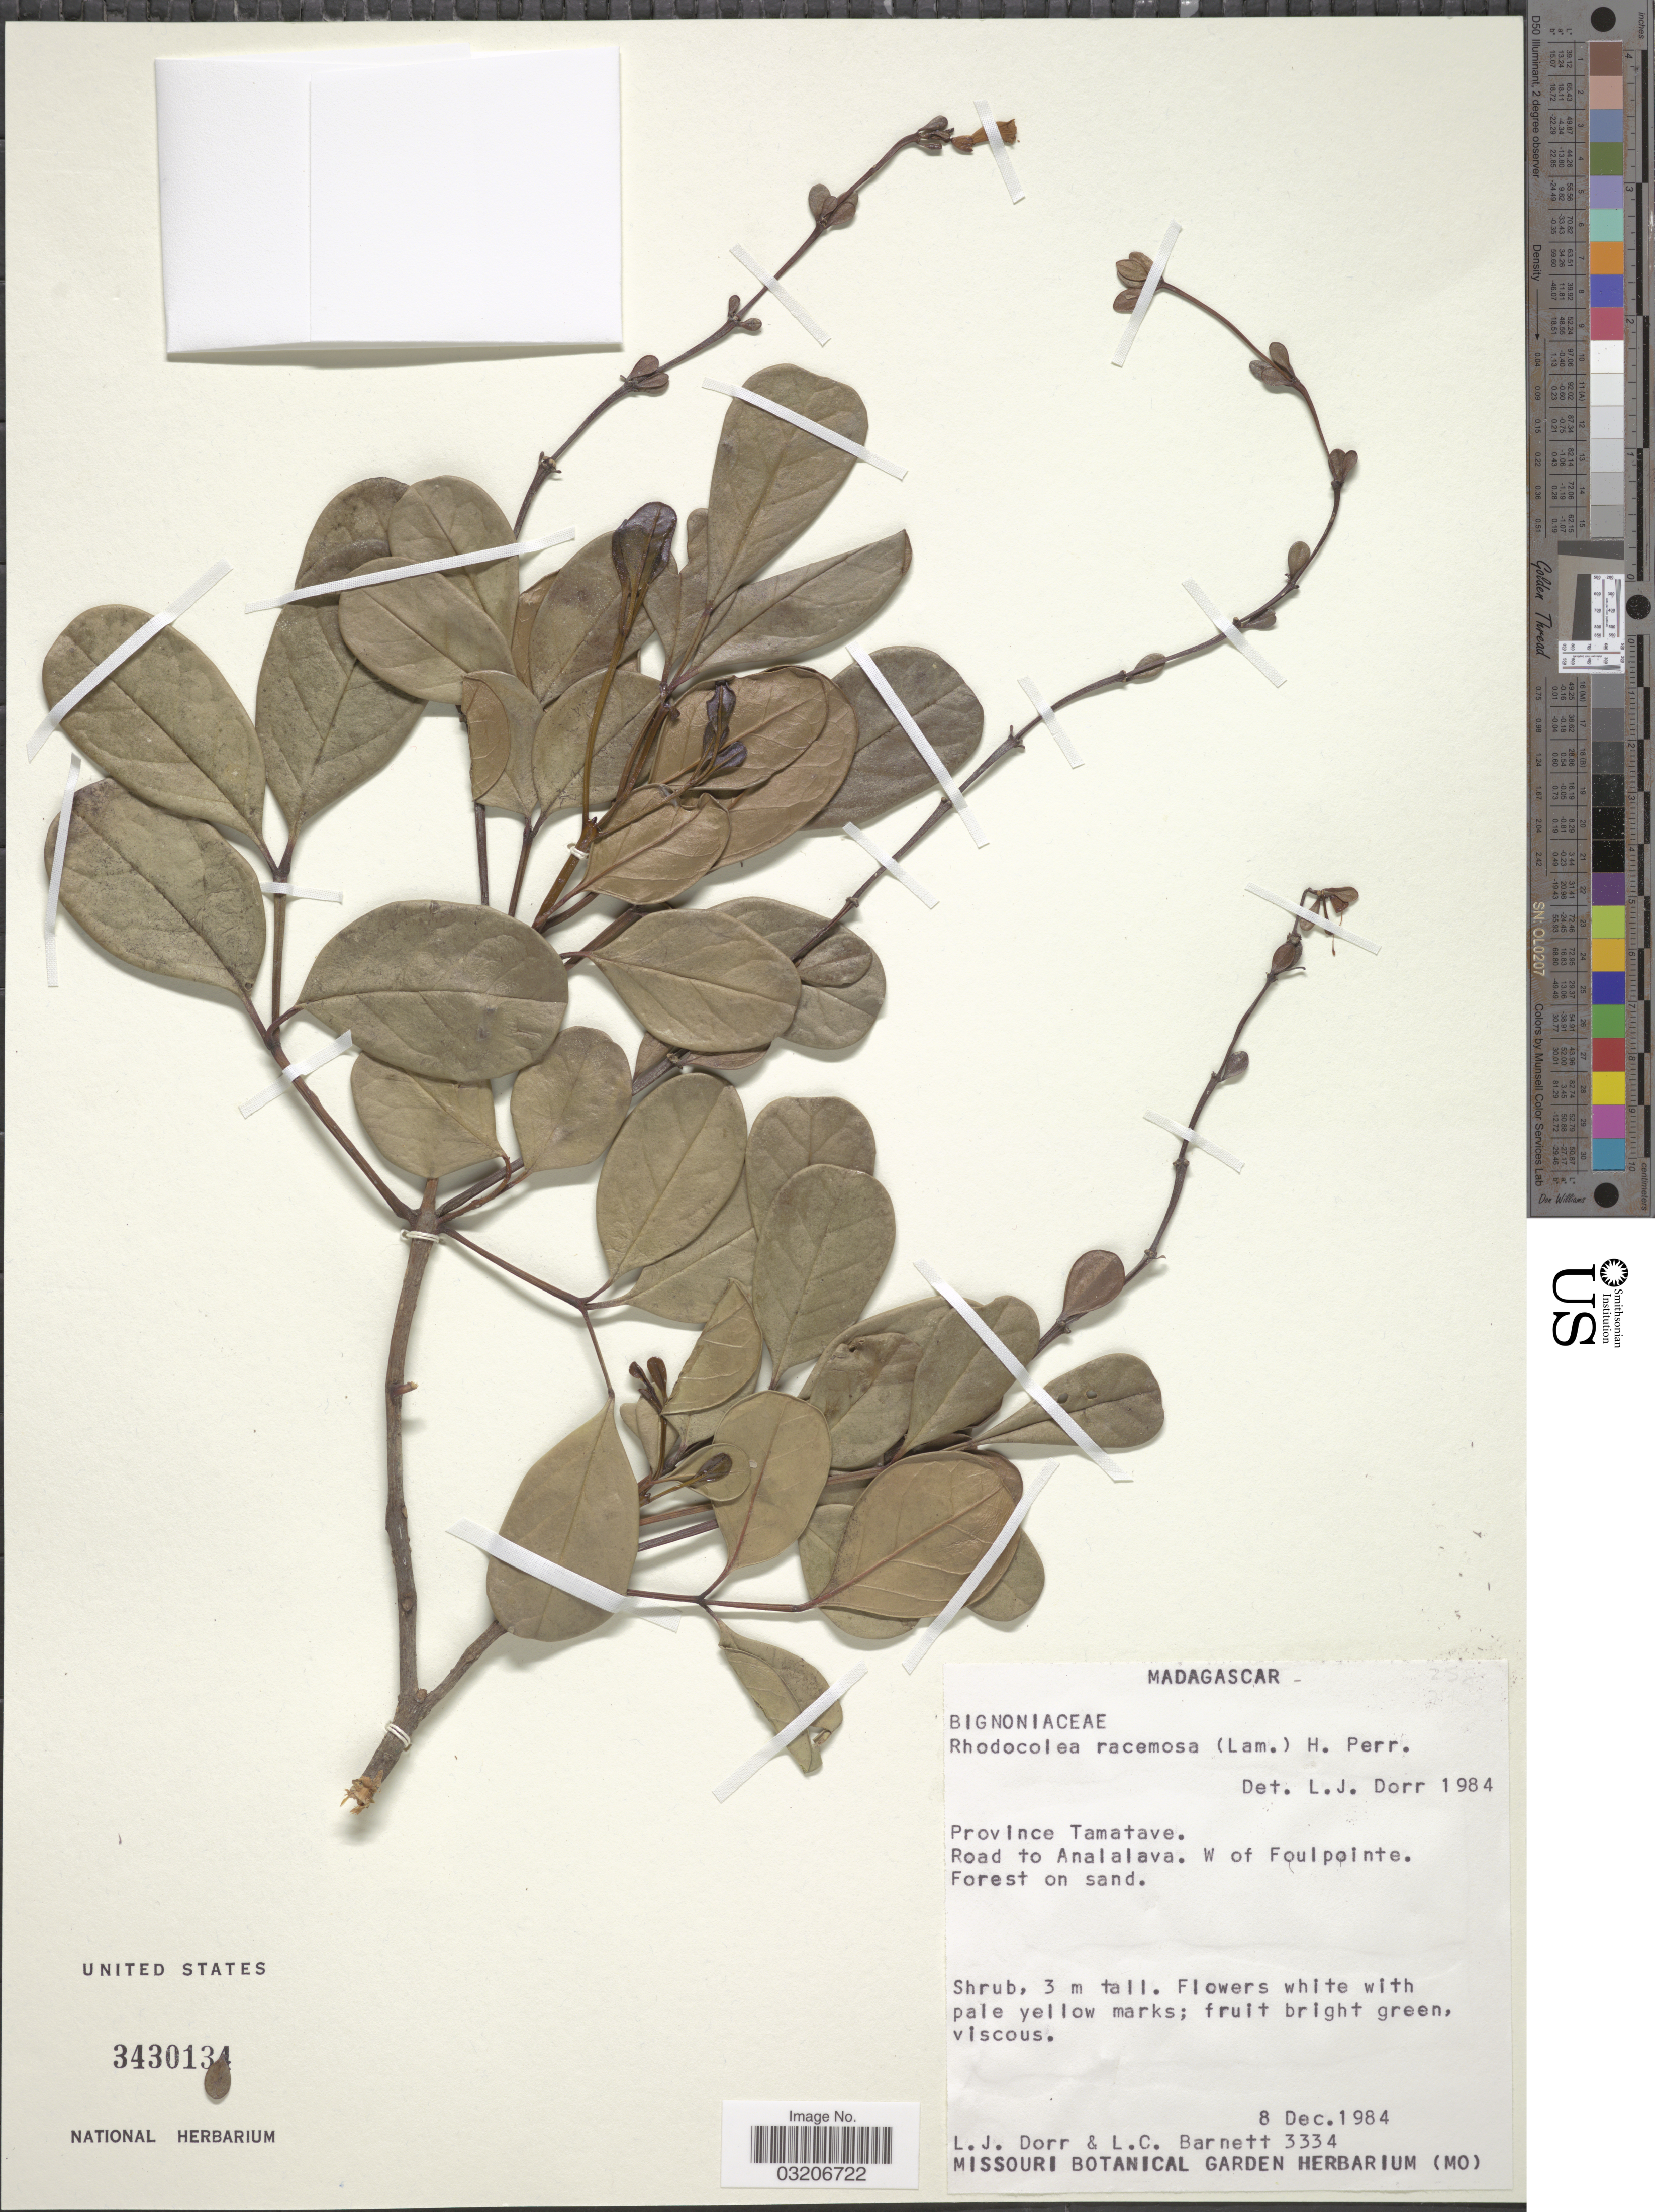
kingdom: Plantae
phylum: Tracheophyta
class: Magnoliopsida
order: Lamiales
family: Bignoniaceae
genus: Rhodocolea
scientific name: Rhodocolea racemosa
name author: (Lam.) H. Perrier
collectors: L. J. Dorr & L. C. Barnett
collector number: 3334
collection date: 1984-12-08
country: Madagascar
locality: Province Tamatave. Road to Analalava. W of Foulpointe.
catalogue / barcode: US 3430134